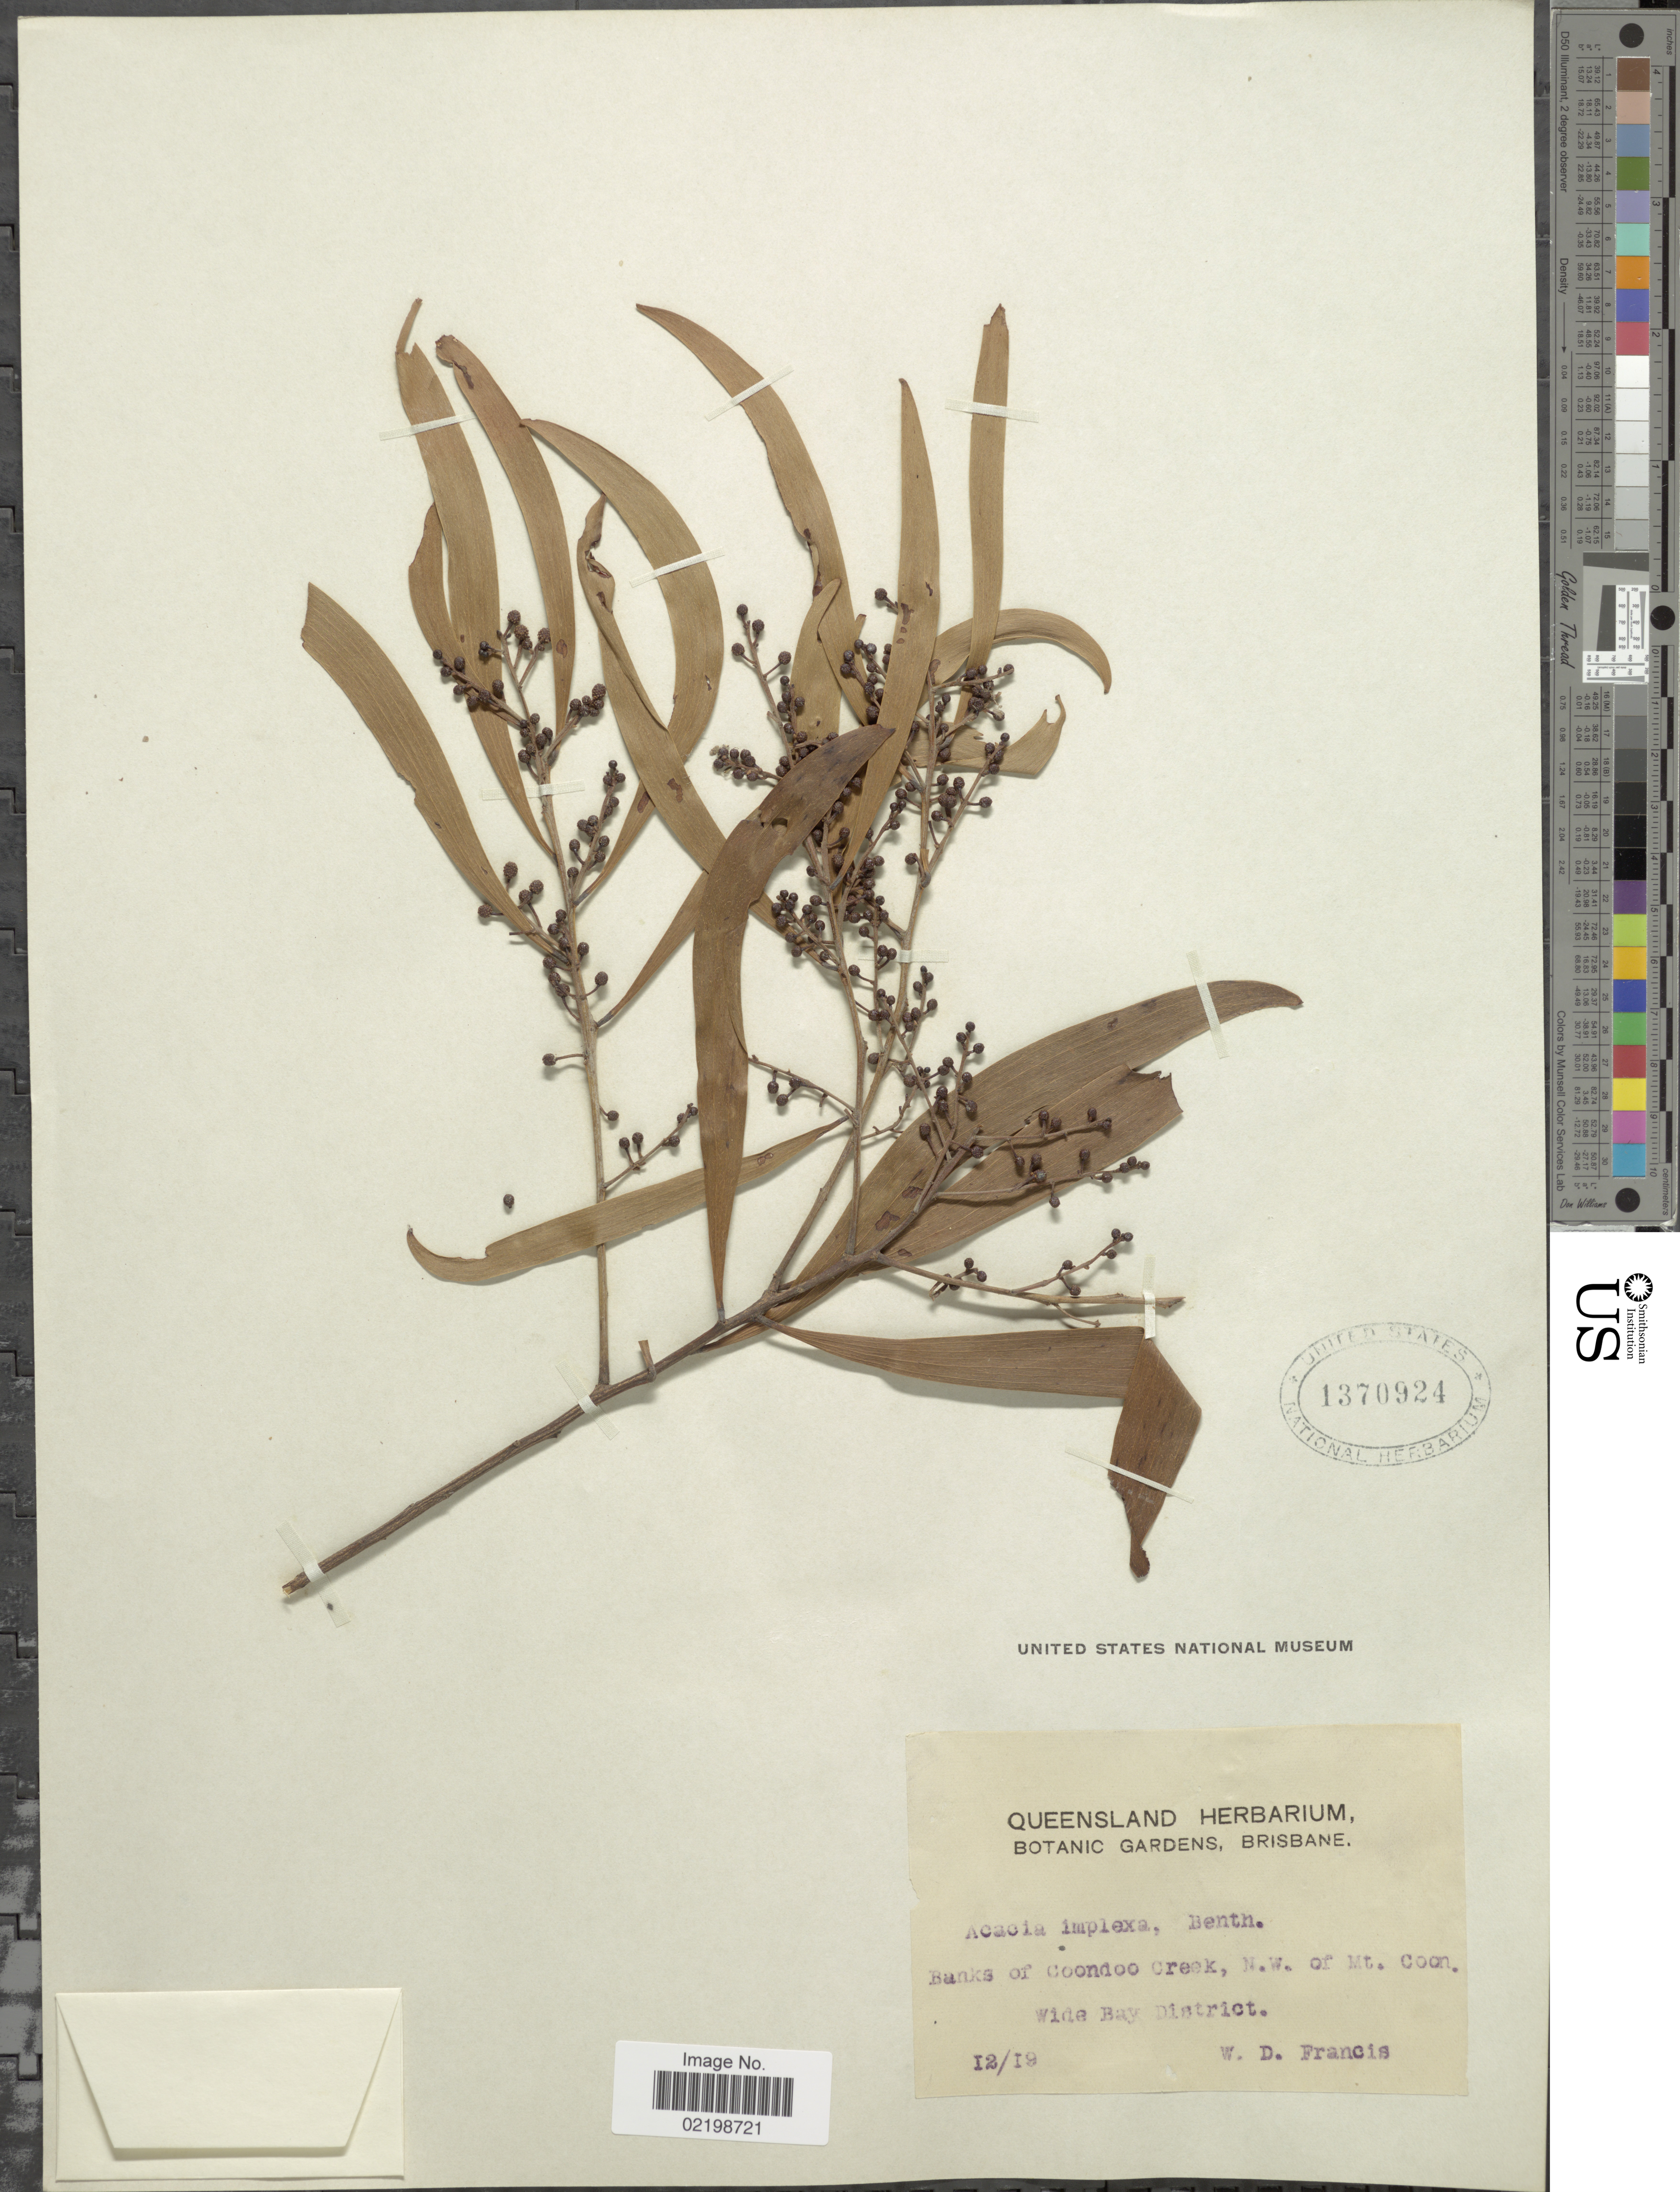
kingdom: Plantae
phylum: Tracheophyta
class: Magnoliopsida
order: Fabales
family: Fabaceae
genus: Acacia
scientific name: Acacia implexa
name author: Benth.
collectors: W. Francis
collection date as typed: Transcribed d/m/y: /12/19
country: Australia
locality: Banks of Coondoo Creek, N.W. of Mt. Coon. Wide Bay District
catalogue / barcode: US 1370924